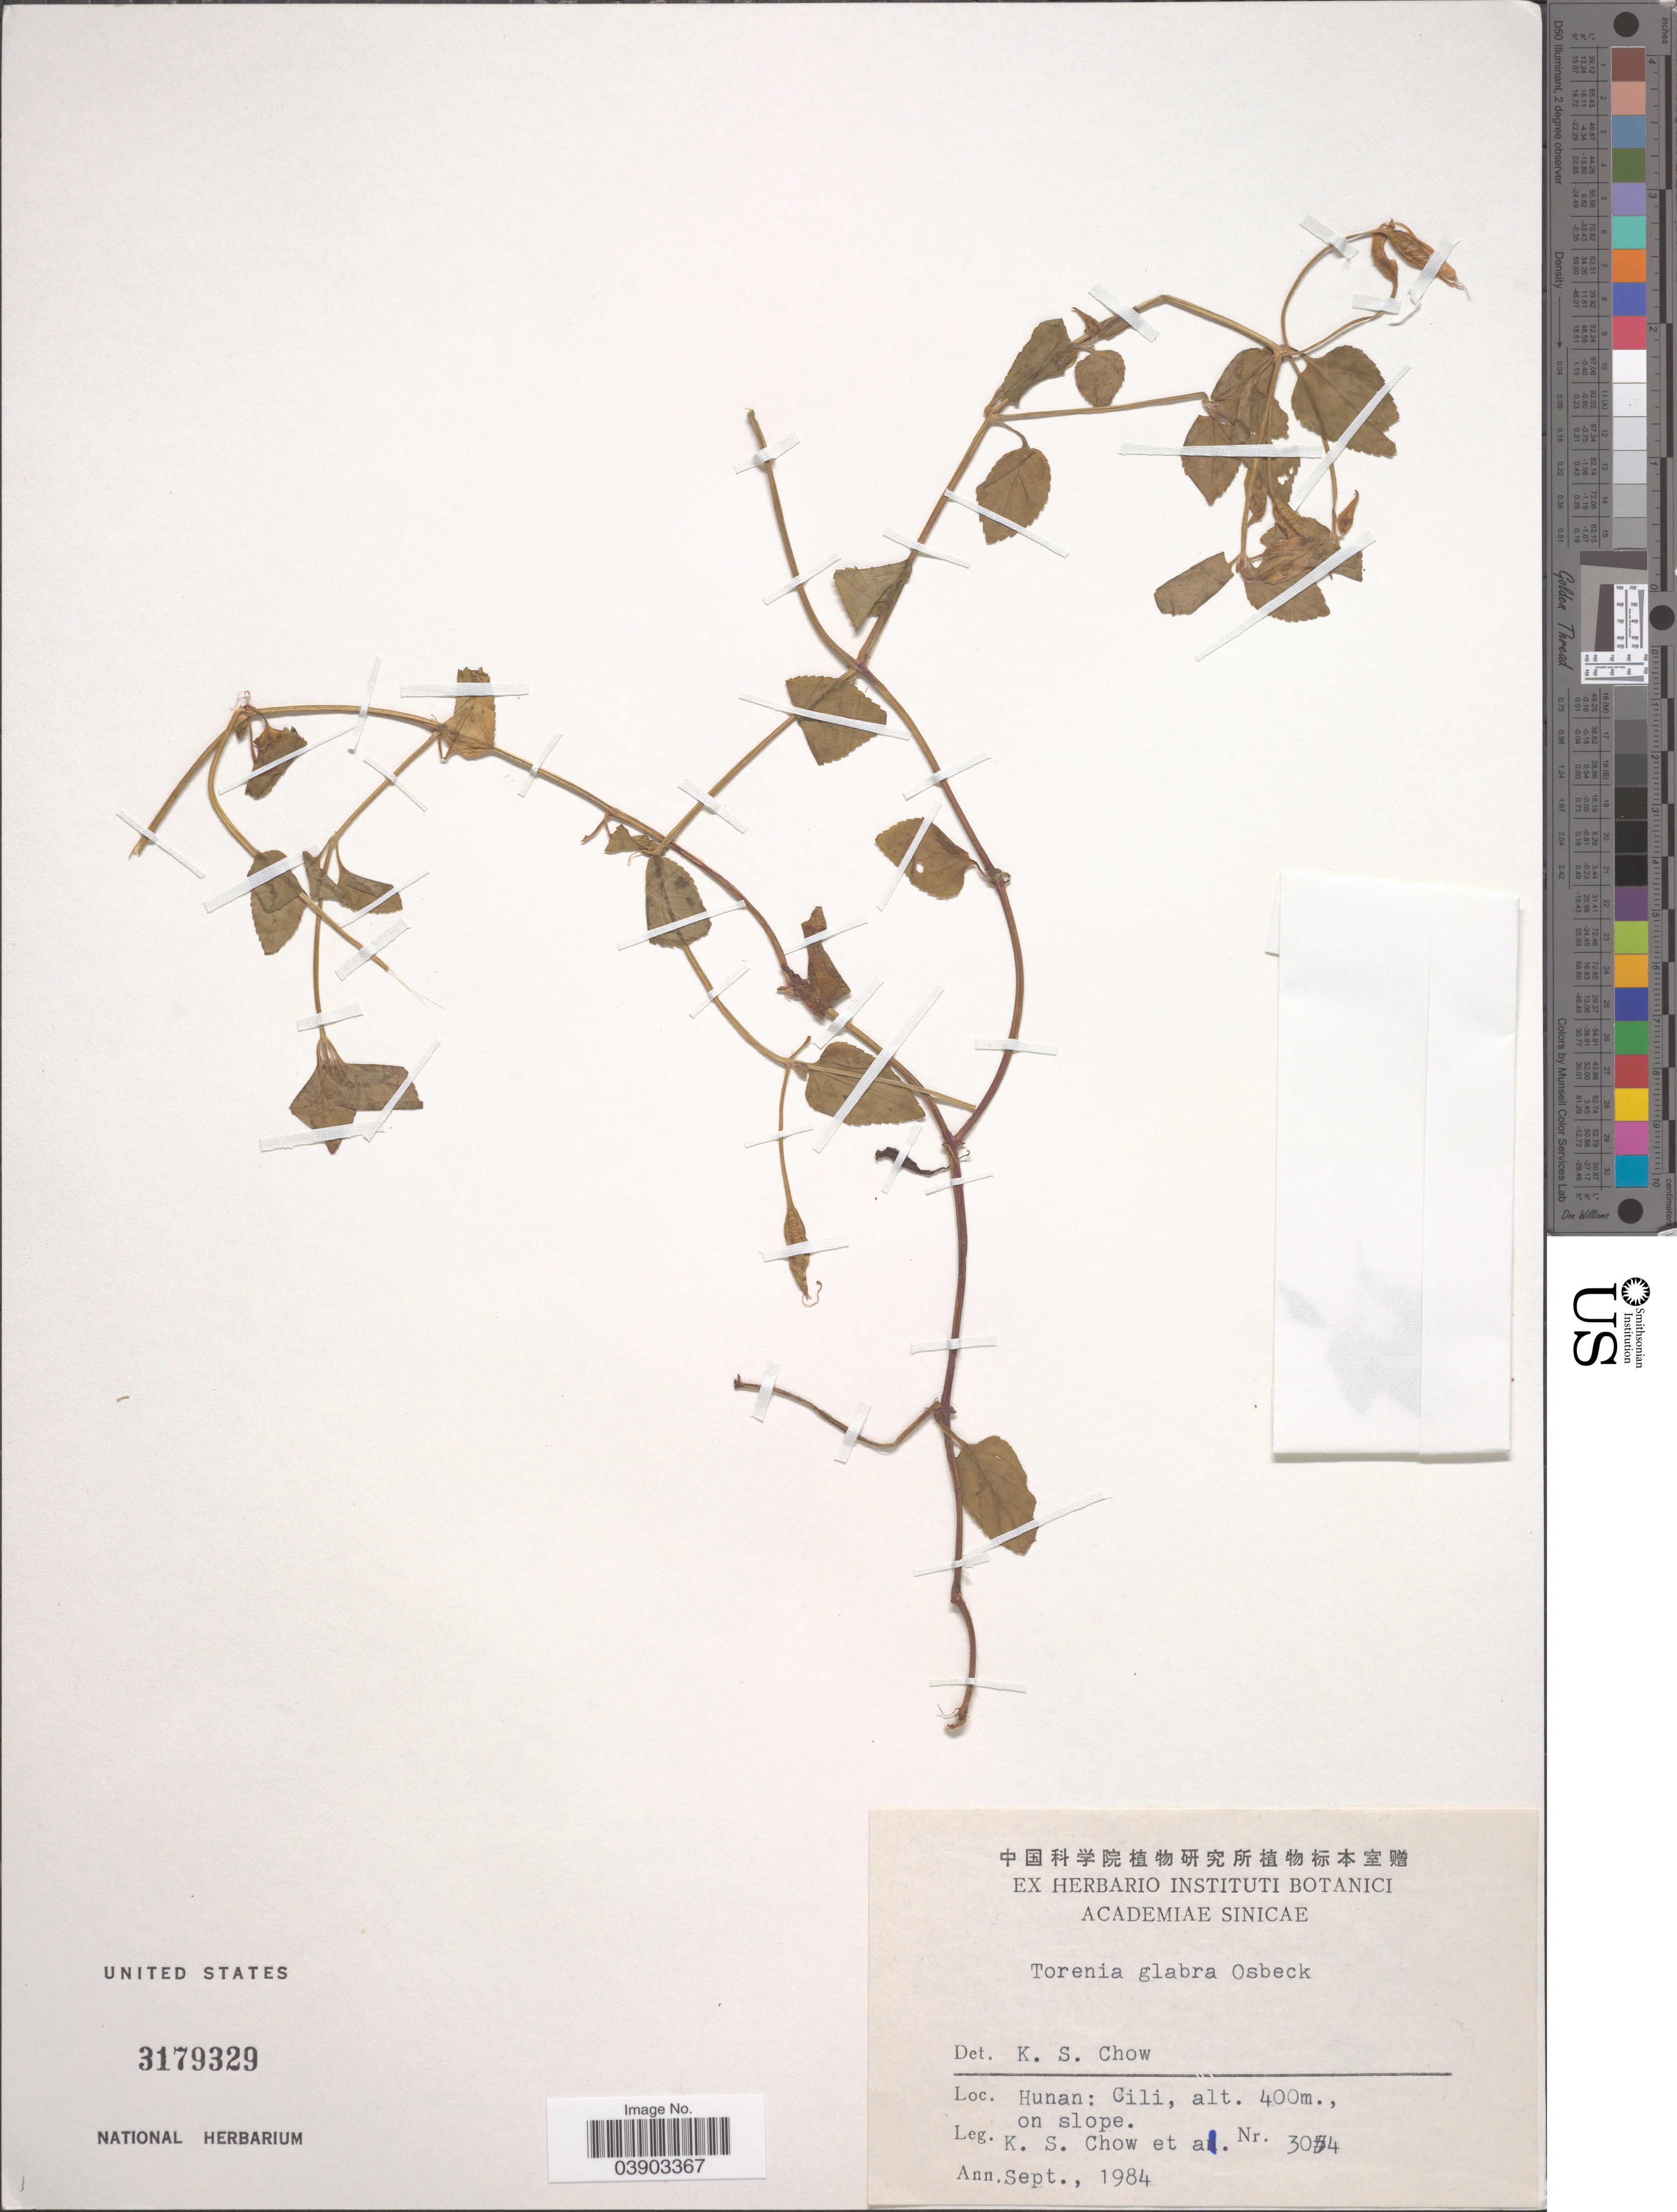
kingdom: Plantae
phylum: Tracheophyta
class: Magnoliopsida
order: Lamiales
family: Linderniaceae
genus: Torenia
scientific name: Torenia glabra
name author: Osbeck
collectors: K. S. Chow & et al.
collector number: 304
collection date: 1984-09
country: China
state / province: Hunan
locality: Cili, on slope.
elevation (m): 400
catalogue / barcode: US 3179329